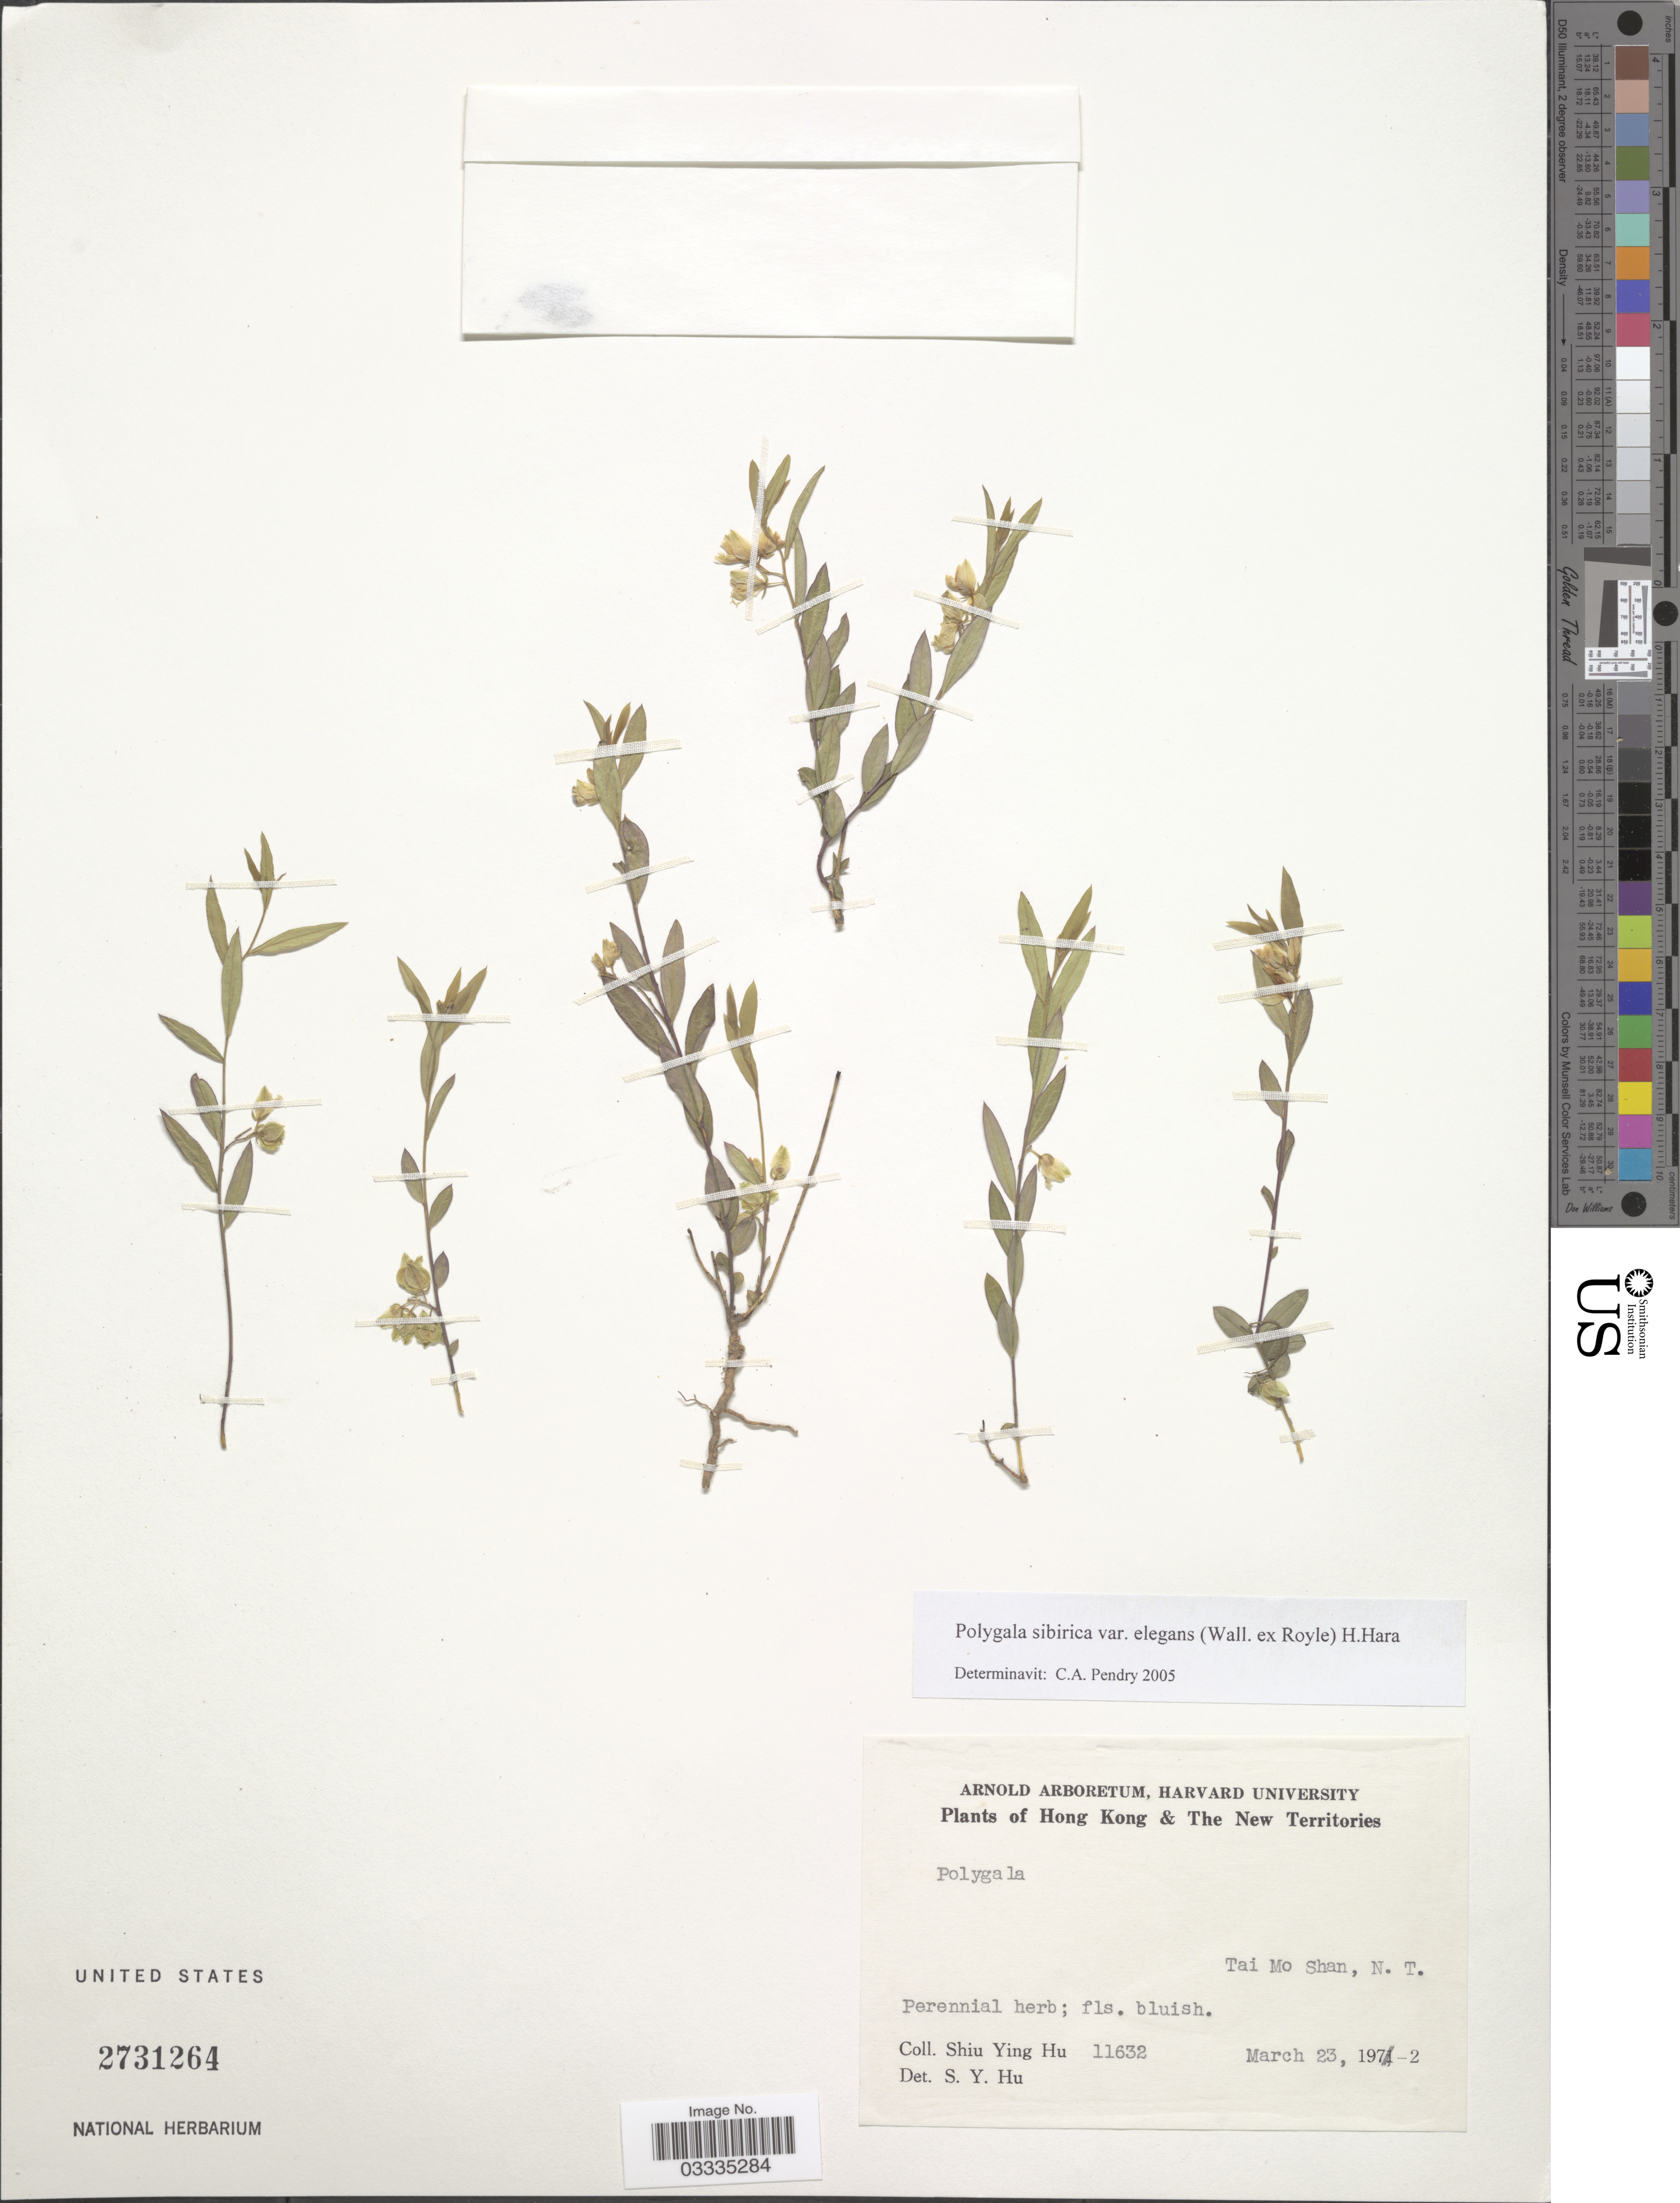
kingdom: Plantae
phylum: Tracheophyta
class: Magnoliopsida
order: Fabales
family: Polygalaceae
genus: Polygala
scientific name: Polygala sibirica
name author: L.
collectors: S. Y. Hu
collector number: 11632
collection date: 1972-03-23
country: China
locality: Tai Mo Shan, N.T.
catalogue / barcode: US 2731264